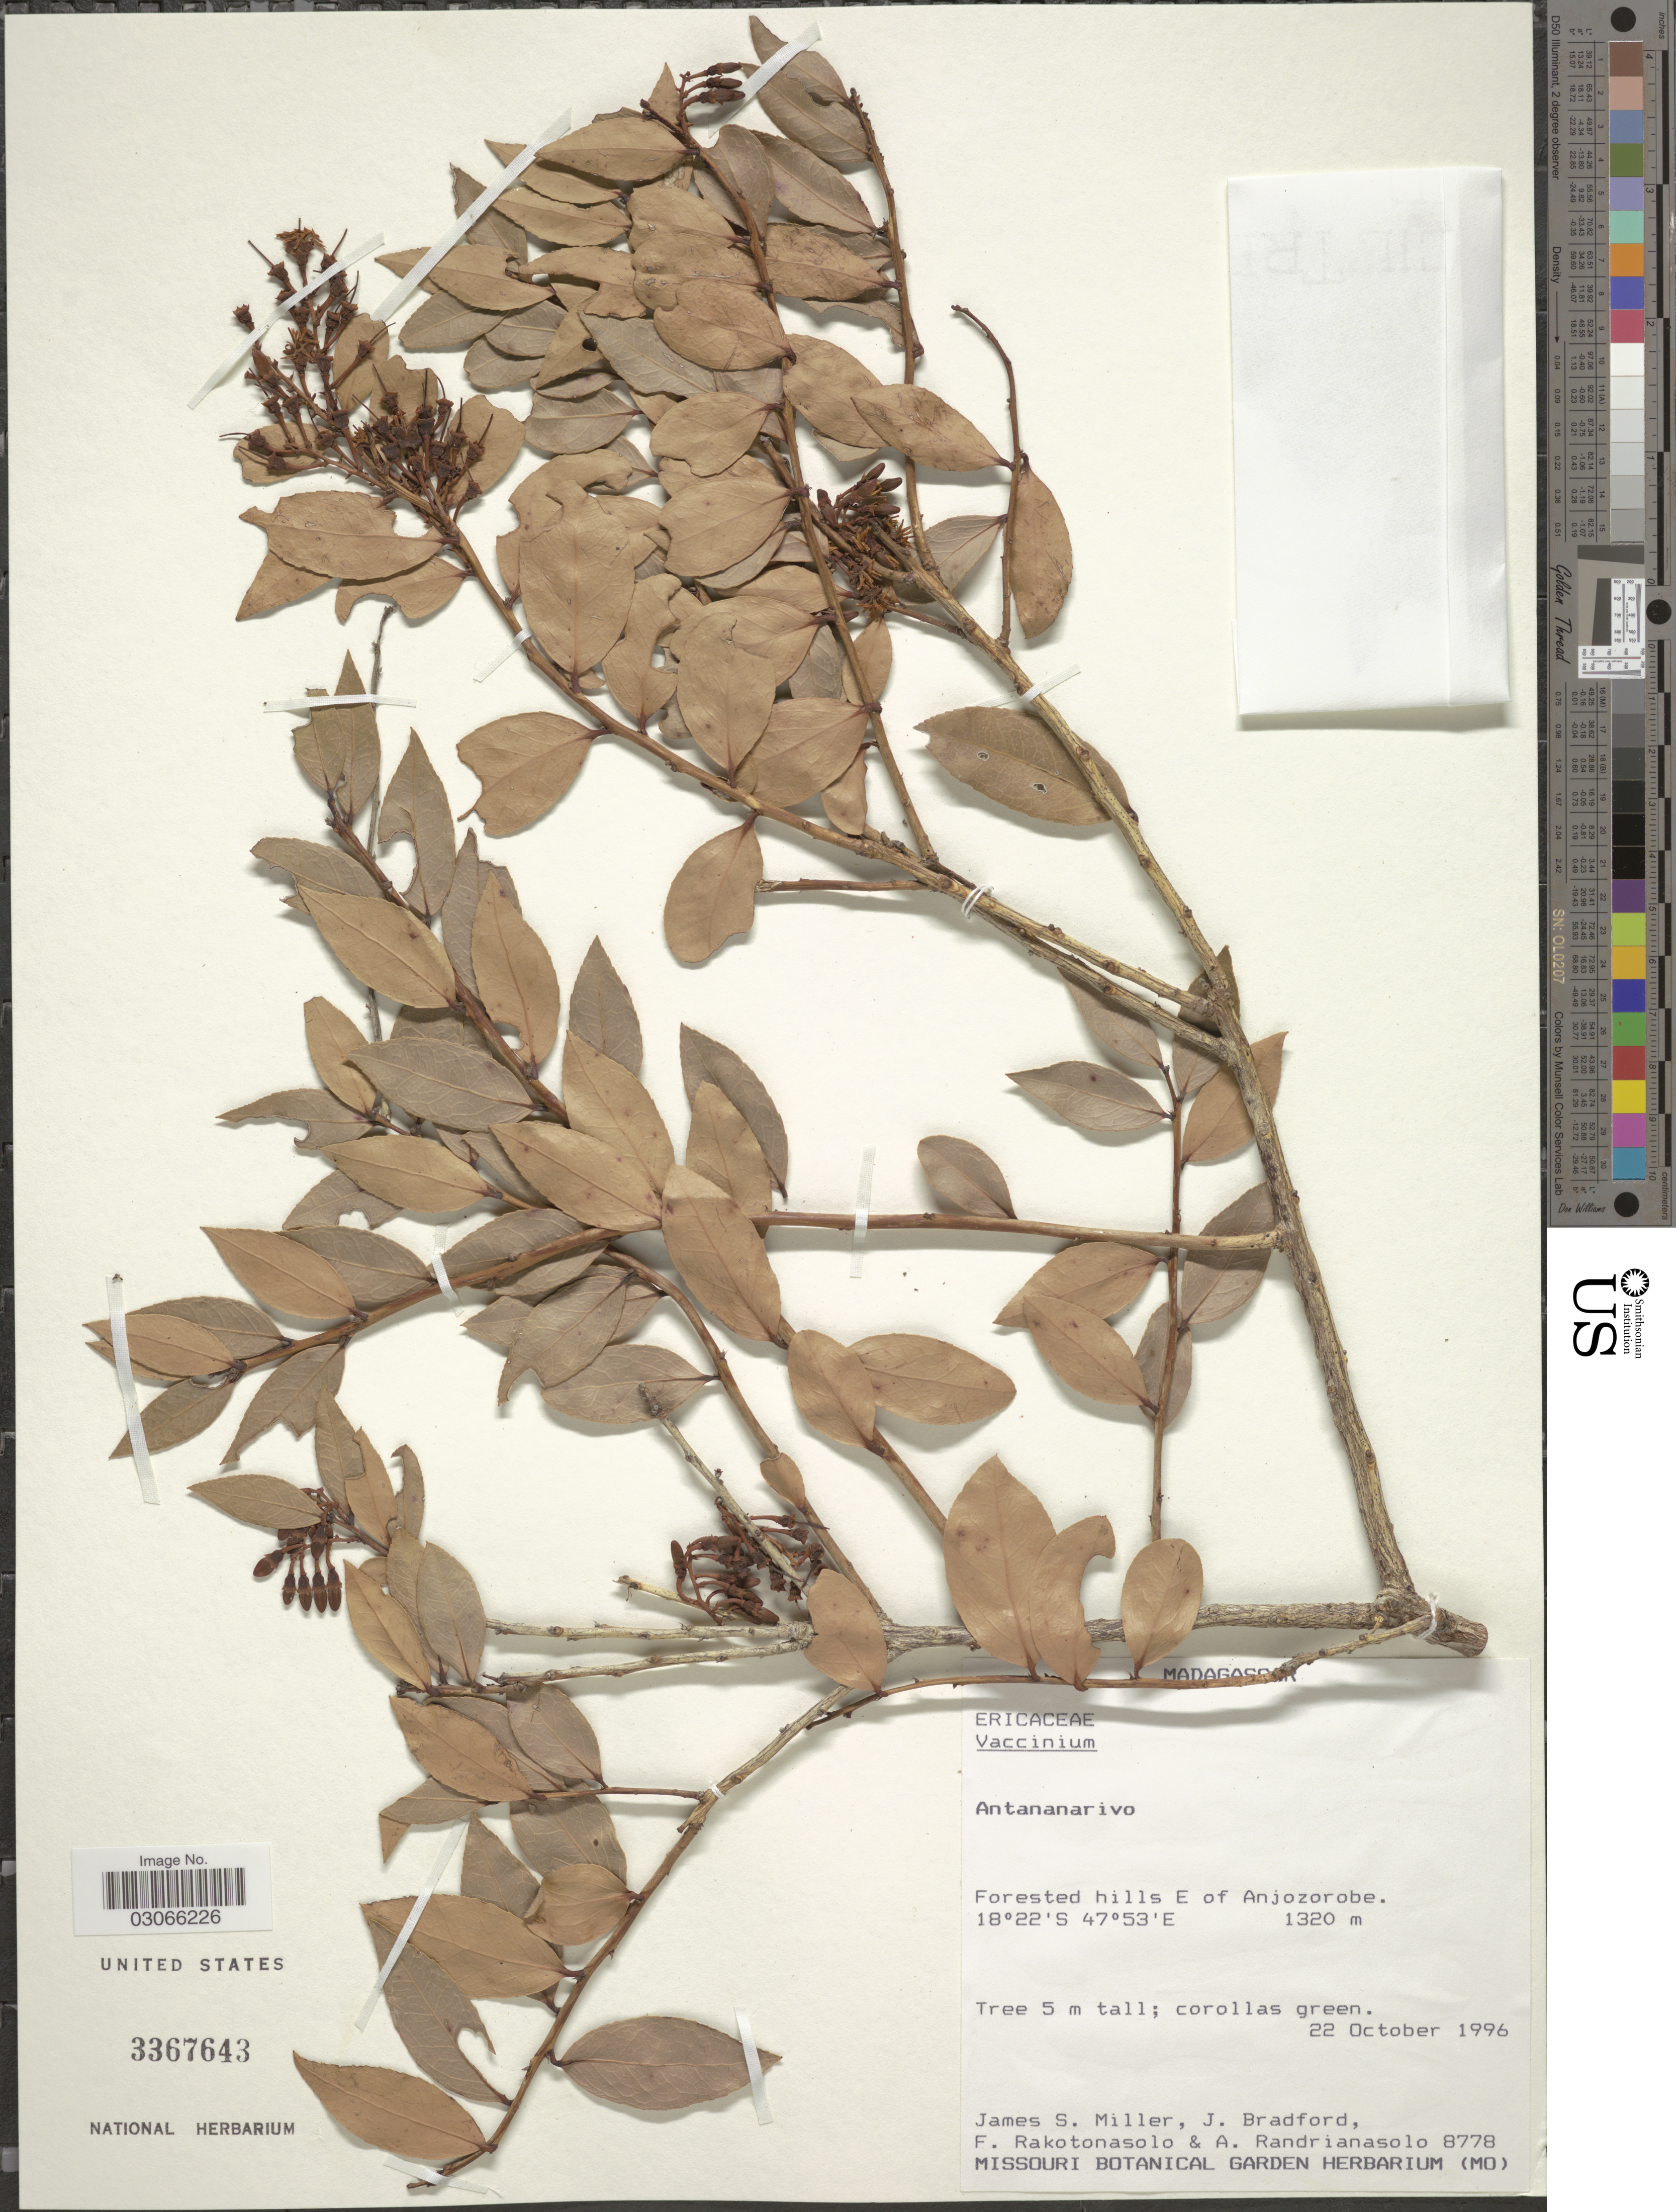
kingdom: Plantae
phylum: Tracheophyta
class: Magnoliopsida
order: Ericales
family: Ericaceae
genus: Vaccinium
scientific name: Vaccinium sp.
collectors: J. S. Miller, J. Bradford, F. Rakotonasolo & A. Randrianasolo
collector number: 8778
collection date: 1996-10-22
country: Madagascar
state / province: Analamanga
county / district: Anjozorobe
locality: Forested hills E of Anjozorobe.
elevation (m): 1320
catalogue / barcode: US 3367643